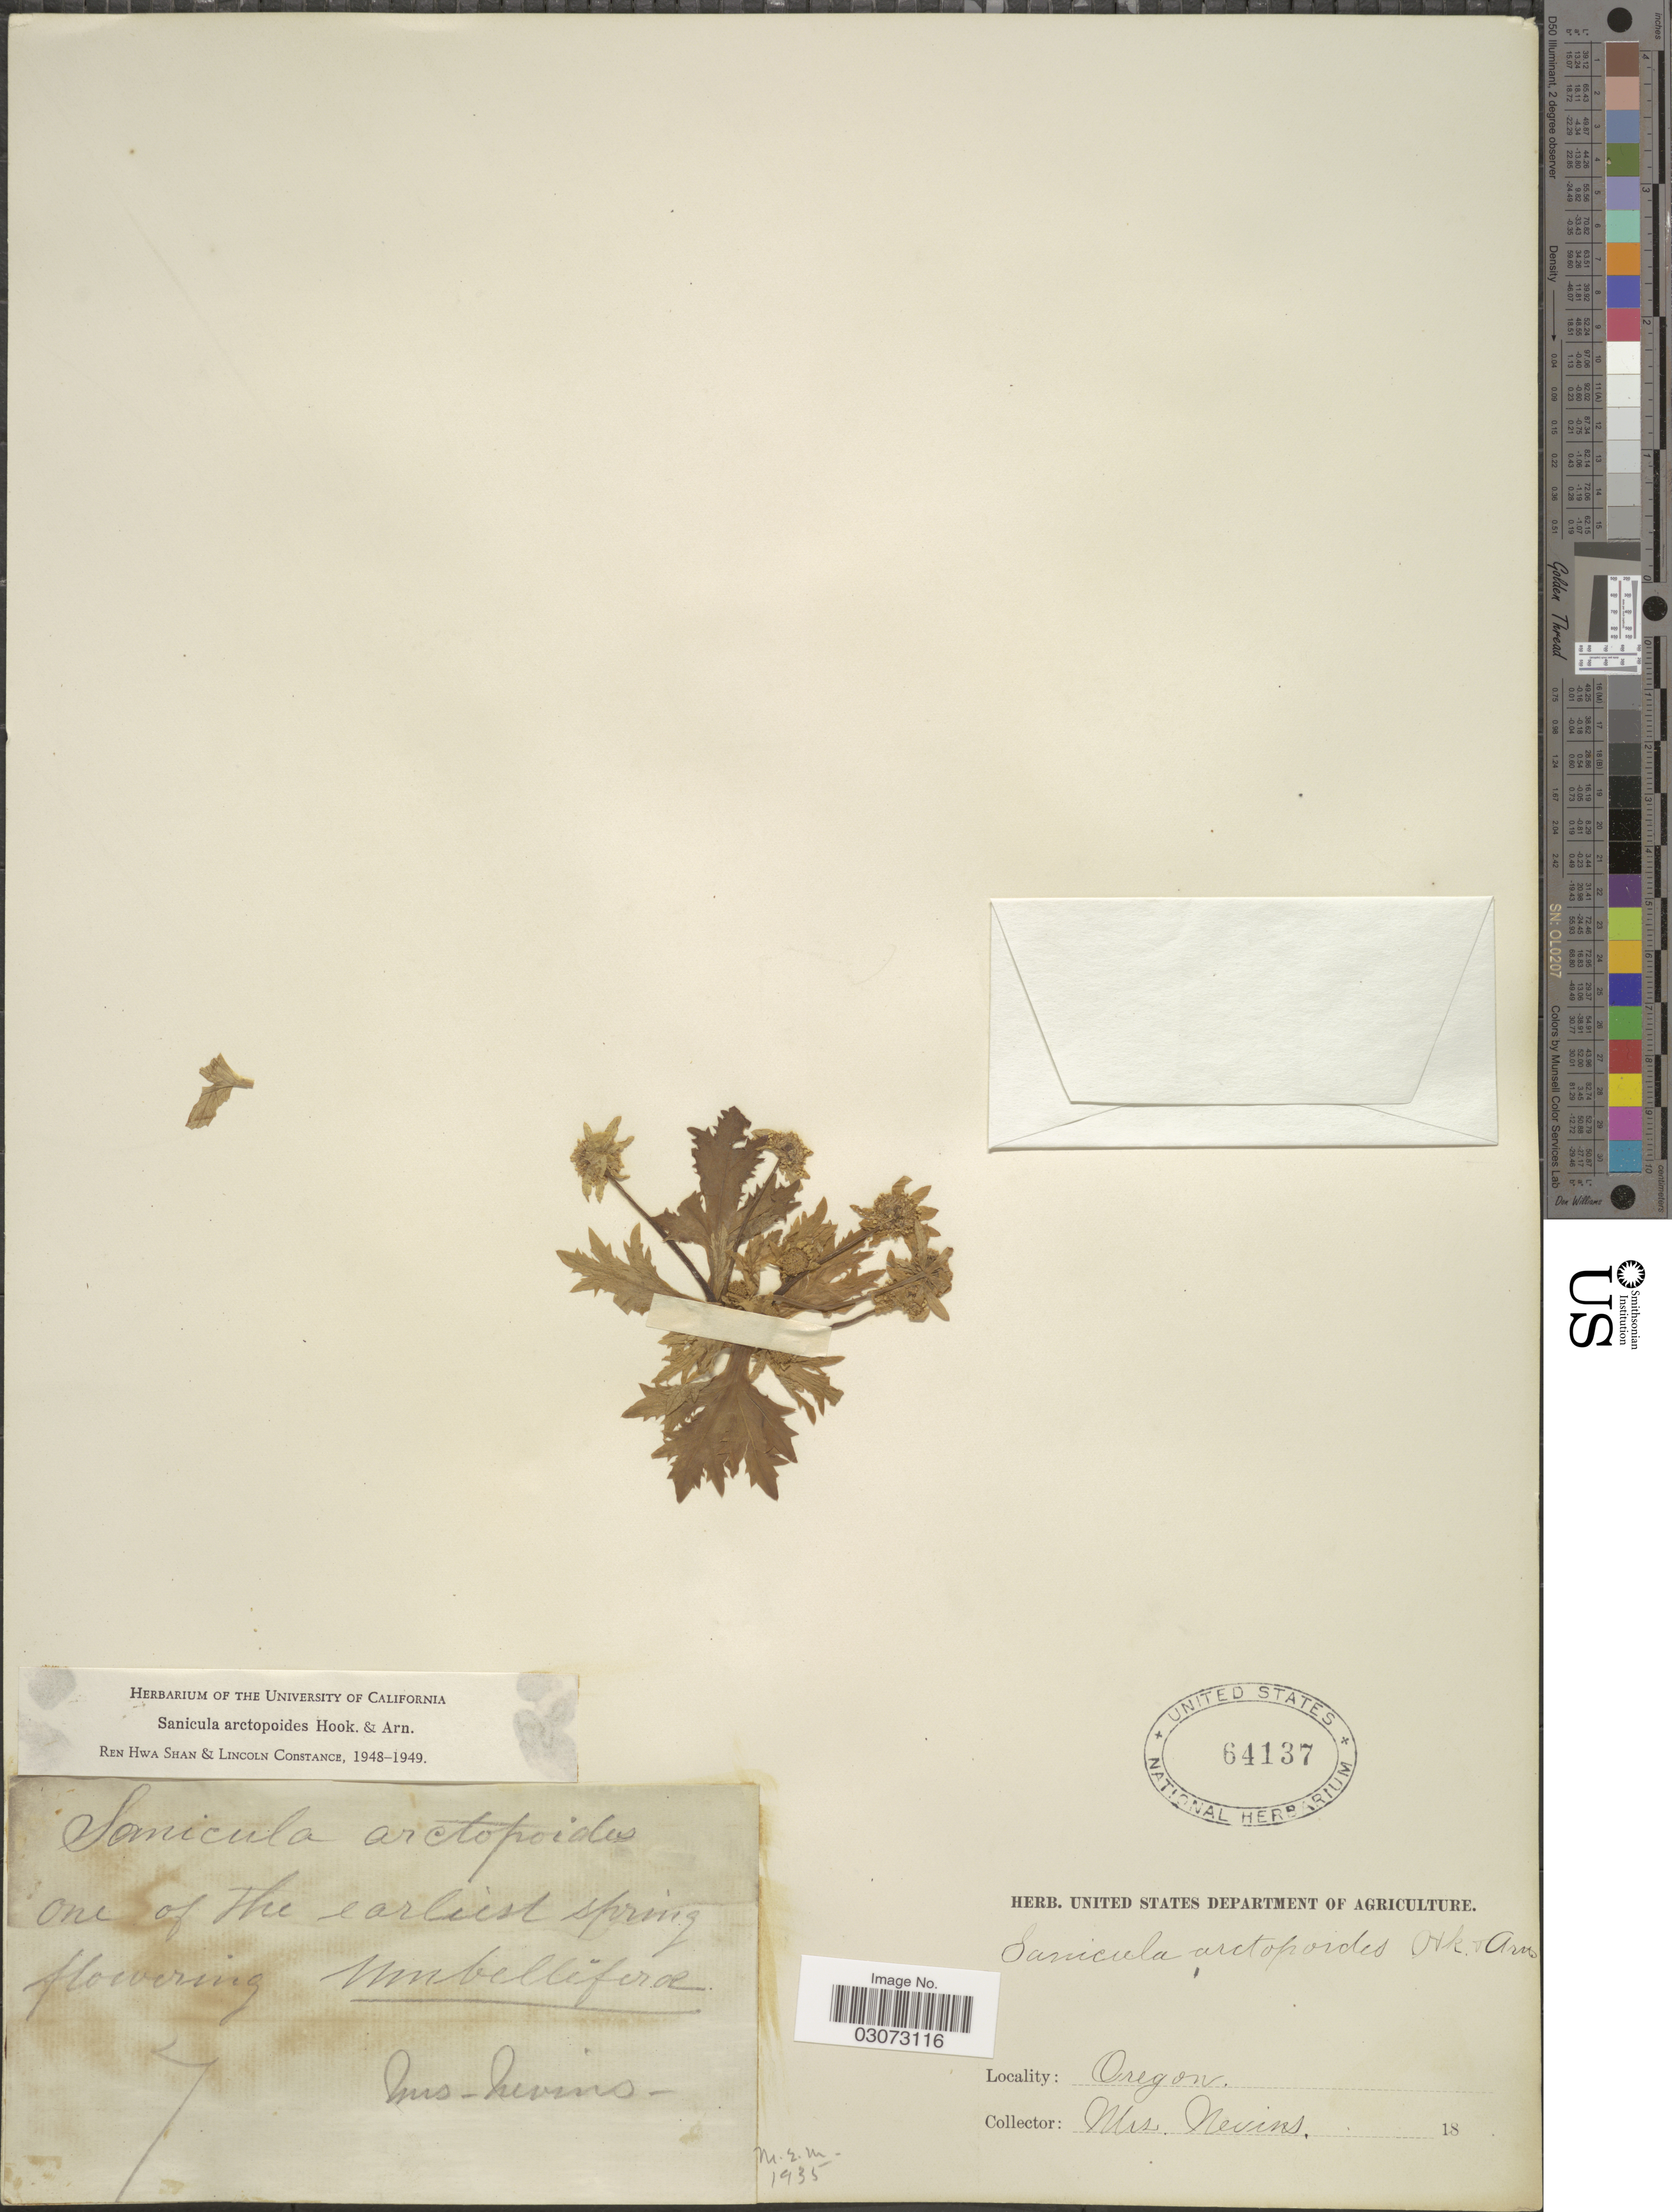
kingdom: Plantae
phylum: Tracheophyta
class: Magnoliopsida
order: Apiales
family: Apiaceae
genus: Sanicula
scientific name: Sanicula arctopoides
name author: Hook. & Arn.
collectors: Nevins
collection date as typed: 18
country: United States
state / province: Oregon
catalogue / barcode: US 64137